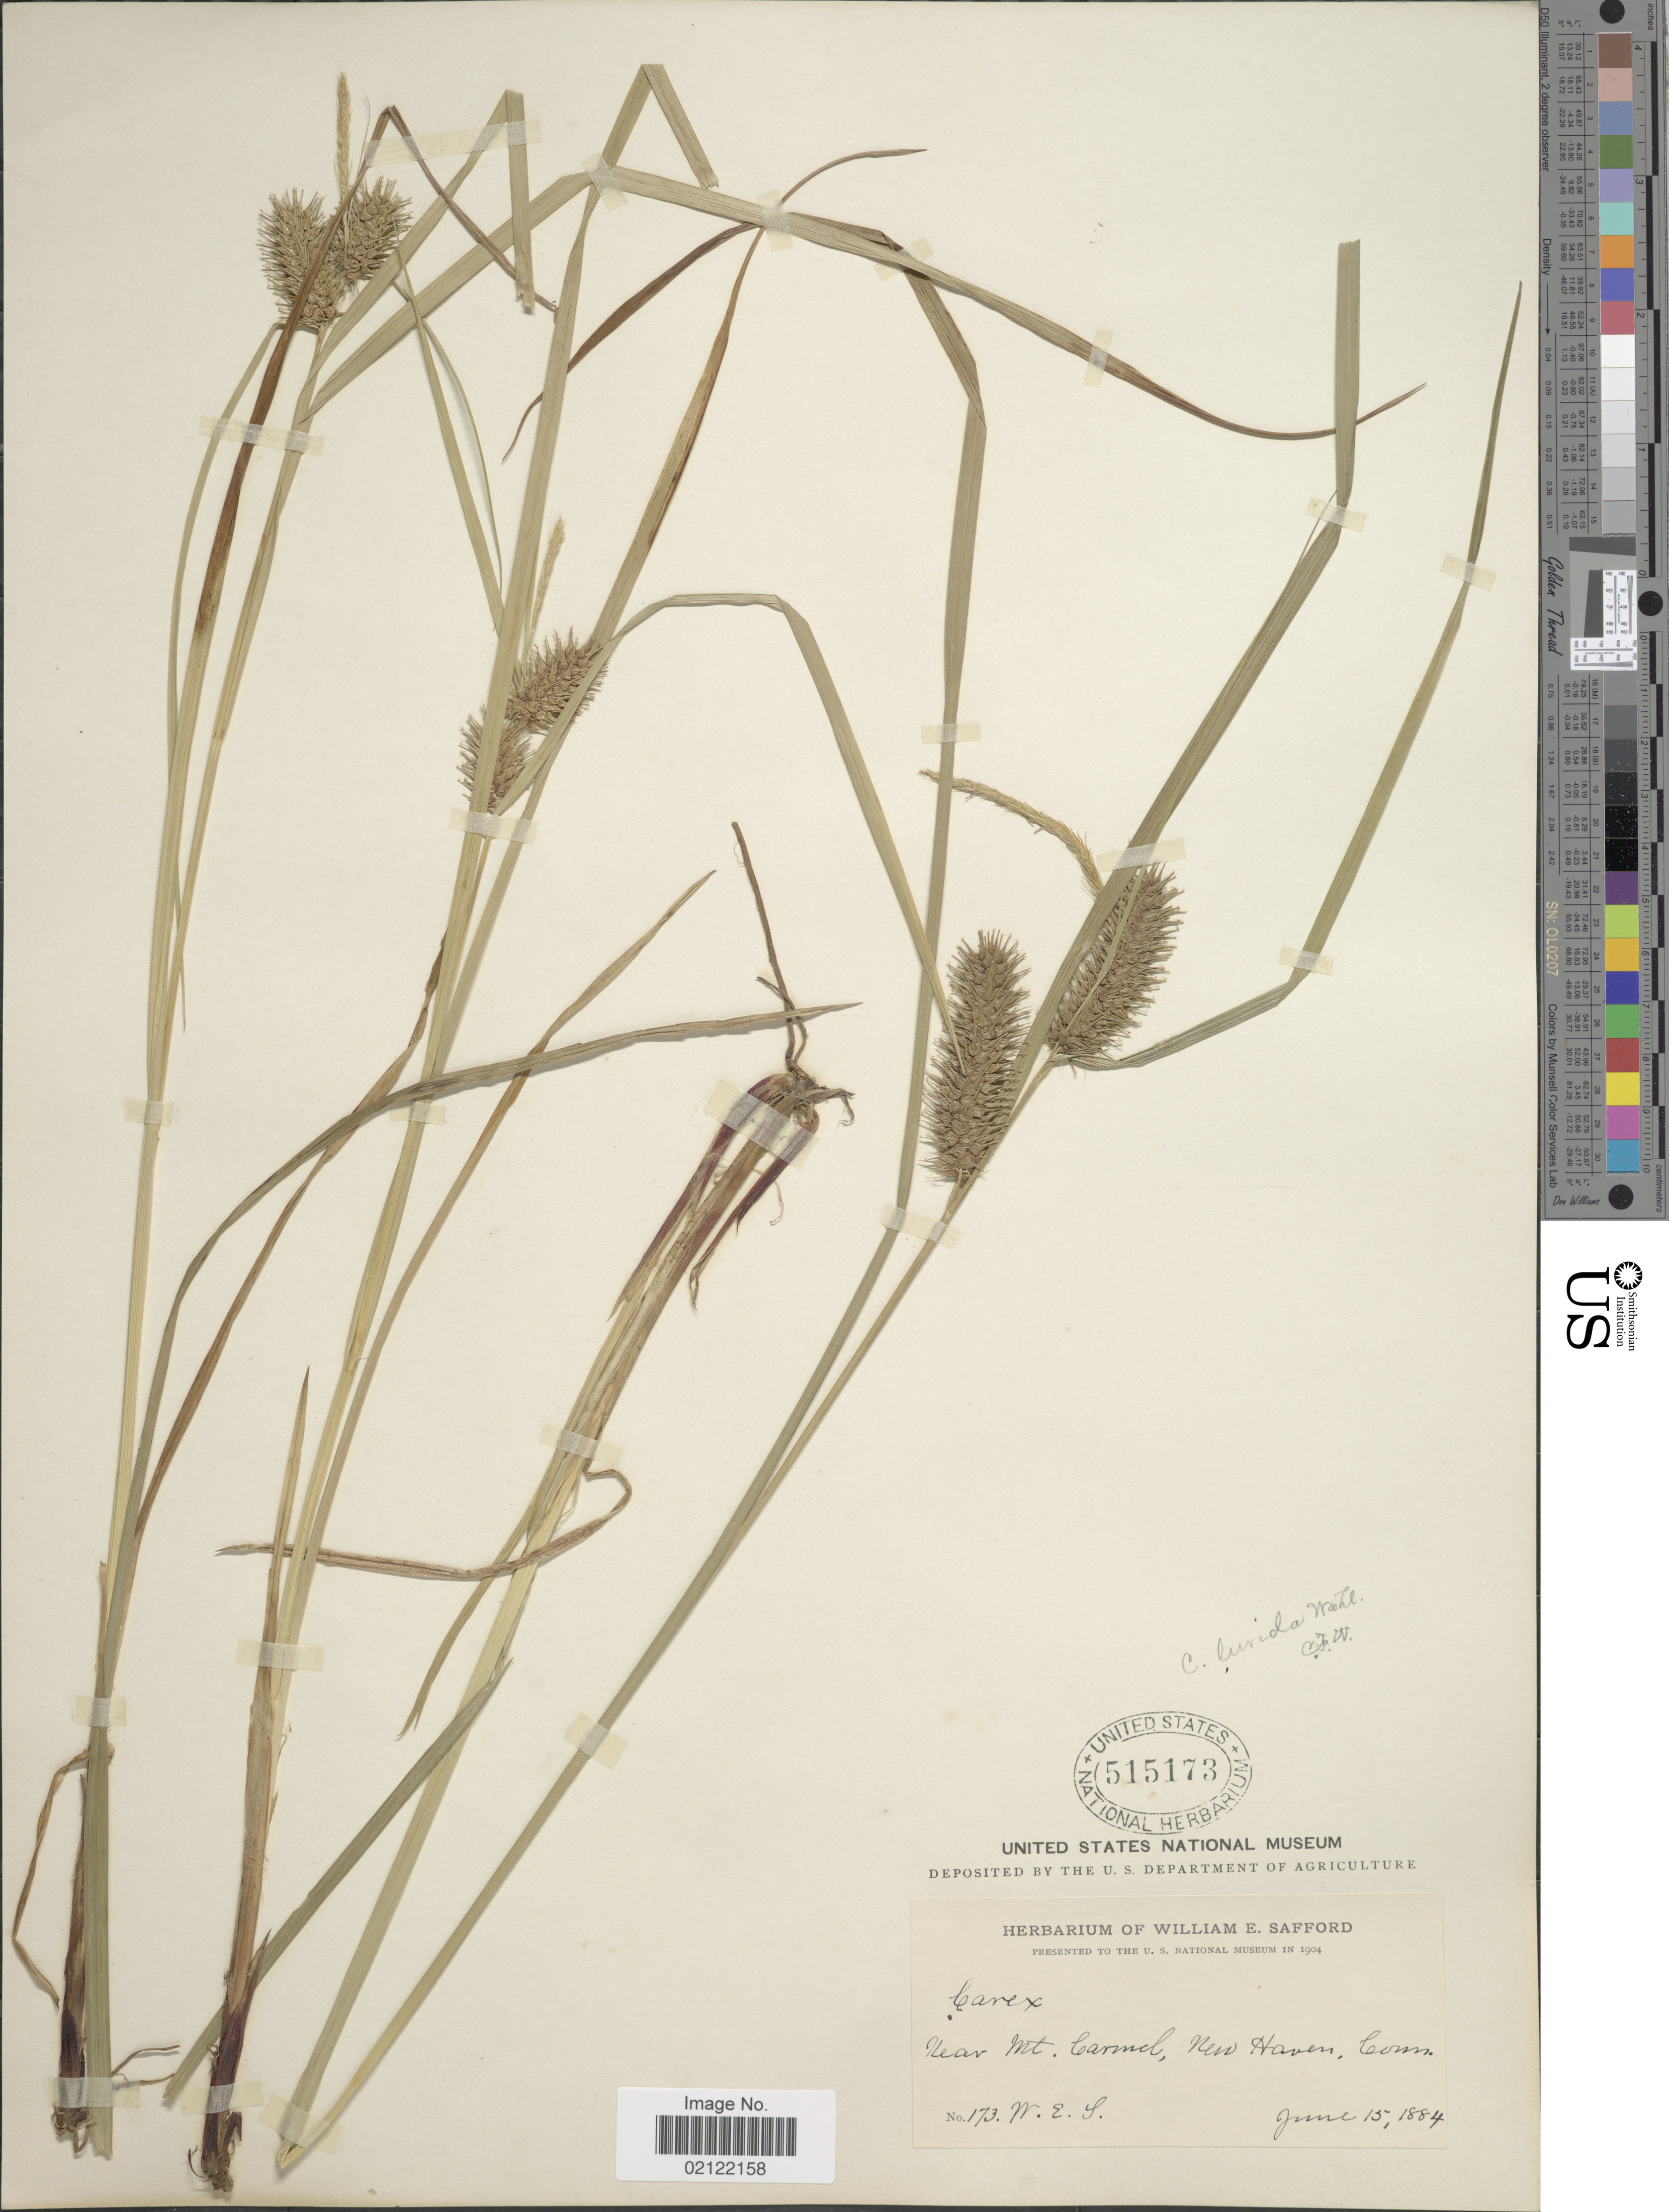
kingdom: Plantae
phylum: Tracheophyta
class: Liliopsida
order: Poales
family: Cyperaceae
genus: Carex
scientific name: Carex lurida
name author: Wahlenb.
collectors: W. E. Safford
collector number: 173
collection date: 1884-06-15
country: United States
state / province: Connecticut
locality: Near Mt. Carmel, New Haven, Conn.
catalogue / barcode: US 515173